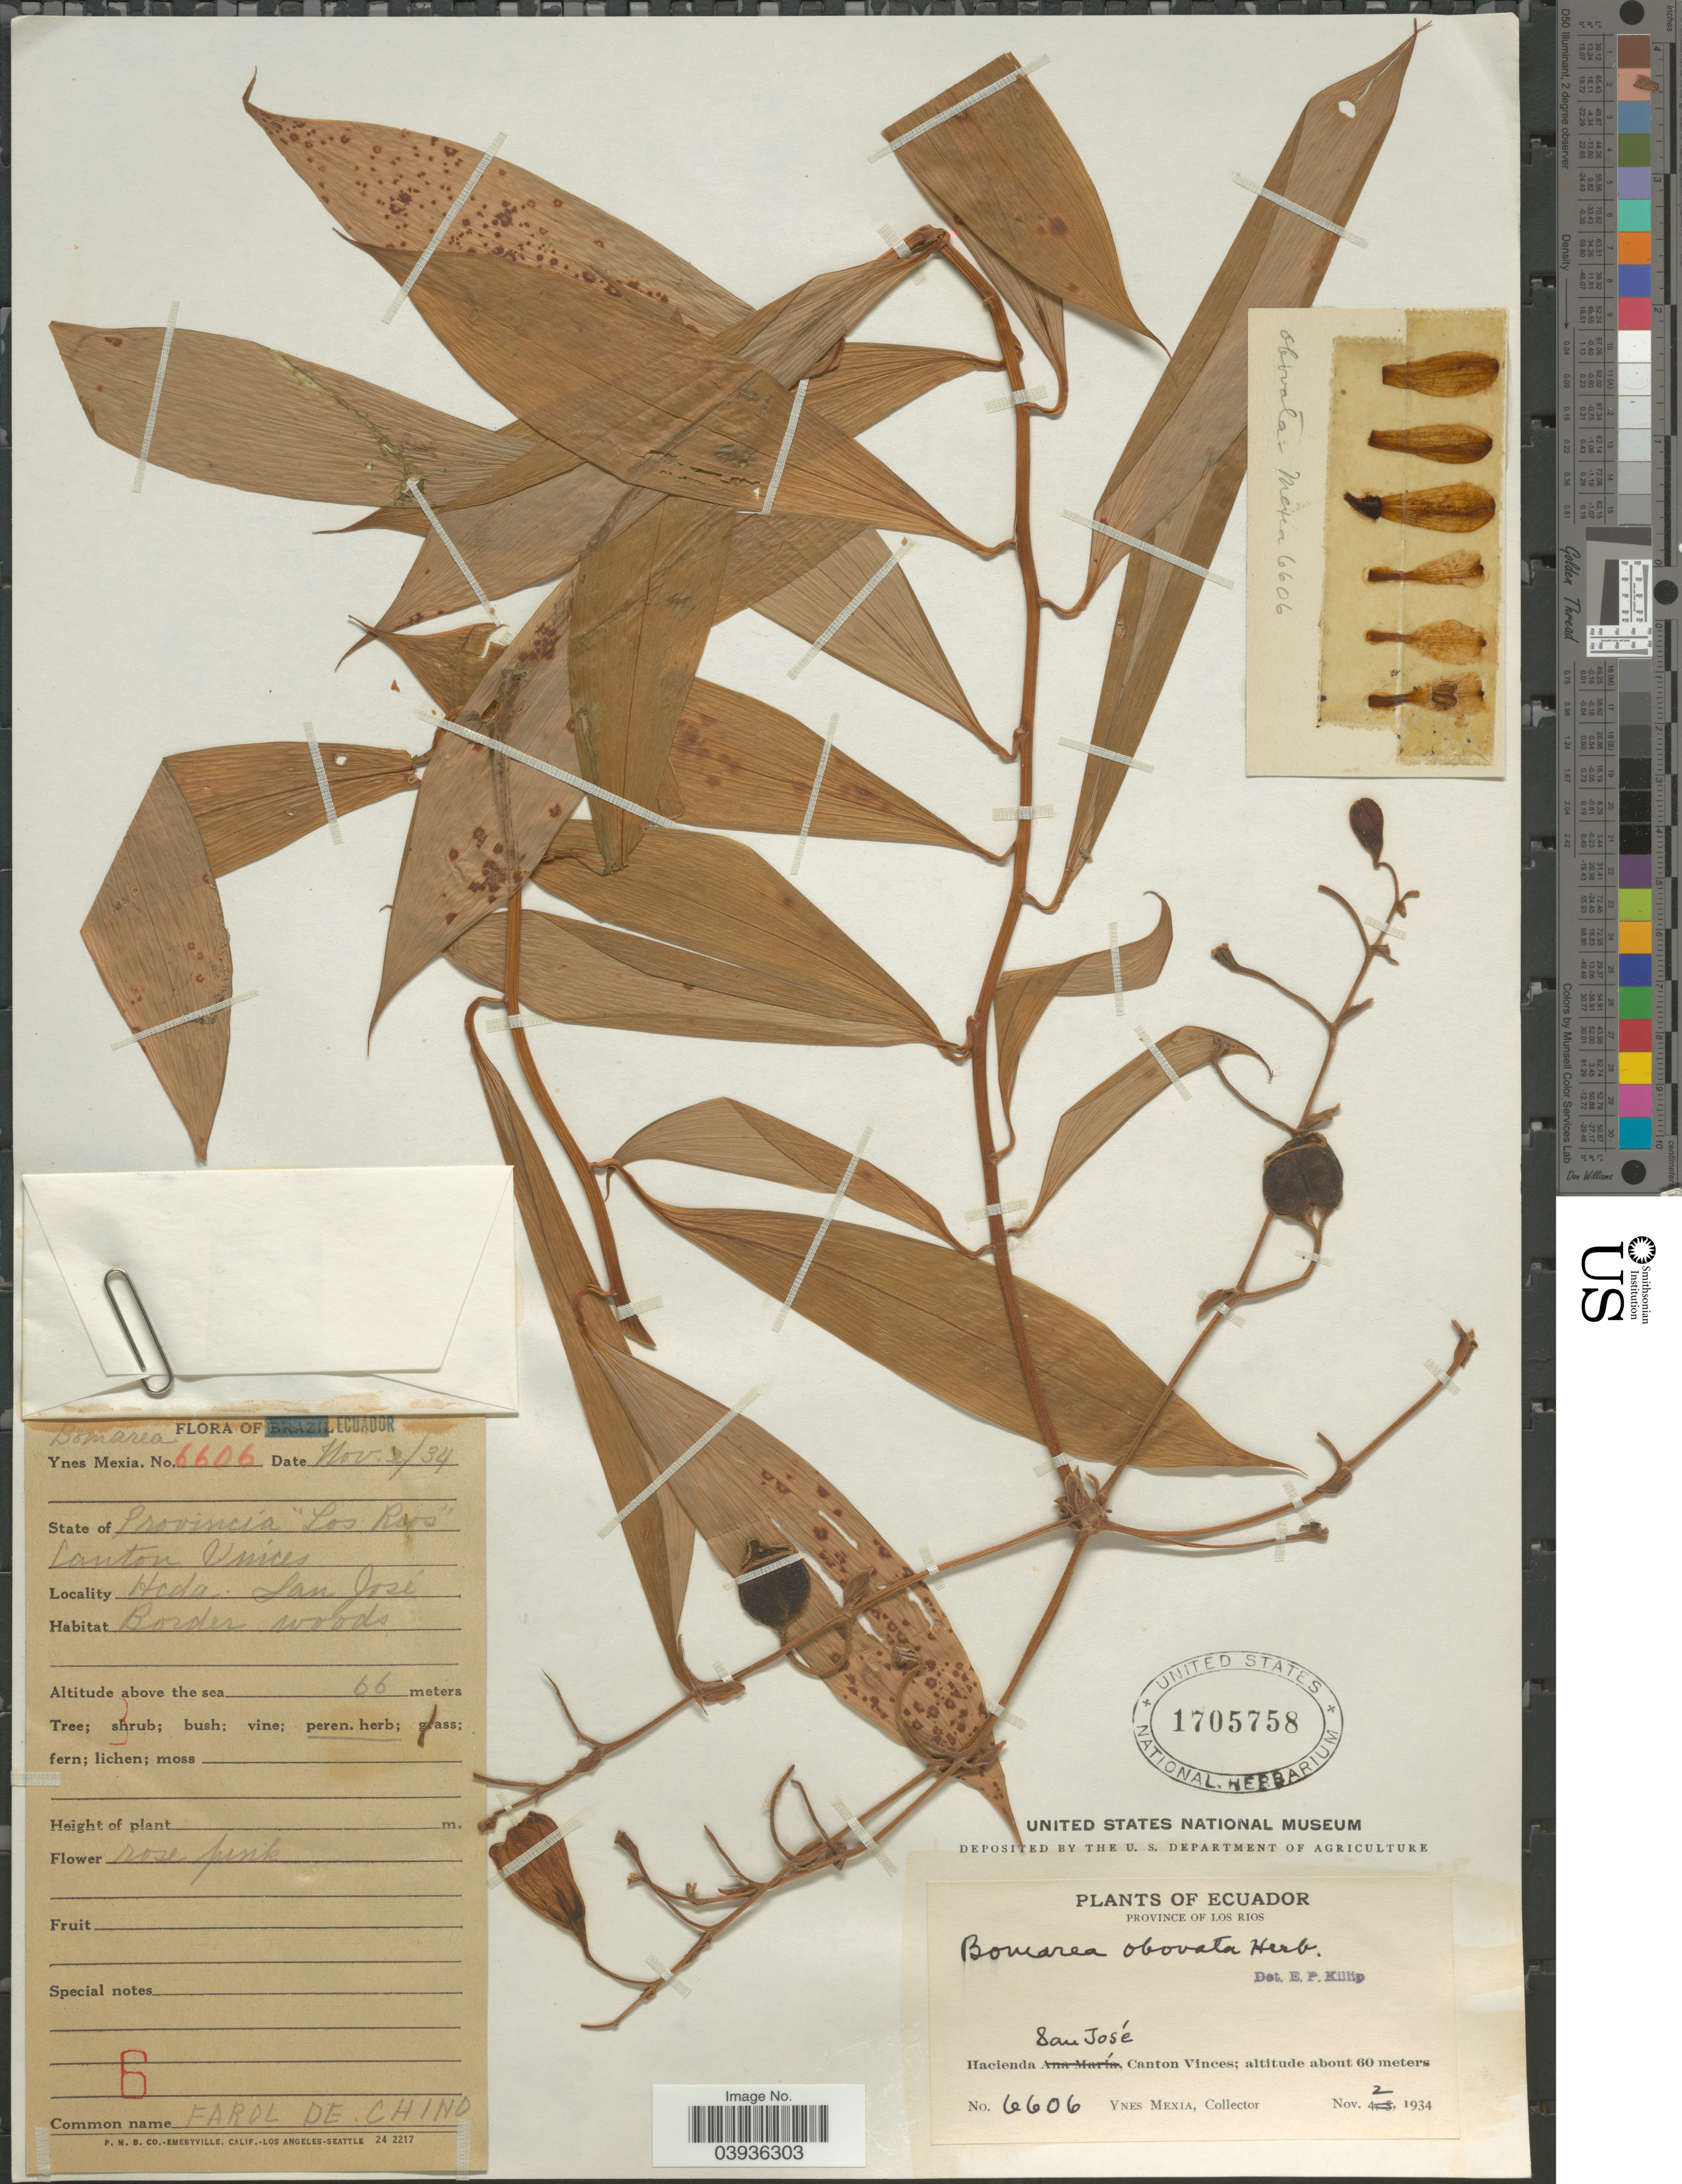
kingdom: Plantae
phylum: Tracheophyta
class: Liliopsida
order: Liliales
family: Alstroemeriaceae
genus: Bomarea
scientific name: Bomarea obovata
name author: Herb.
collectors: Y. Mexia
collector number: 6606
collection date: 1934-11-02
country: Ecuador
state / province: Los Ríos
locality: Canton Vinces. Hcda. San José. Hacienda San José, Canton Vinces.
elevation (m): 66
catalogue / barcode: US 1705758